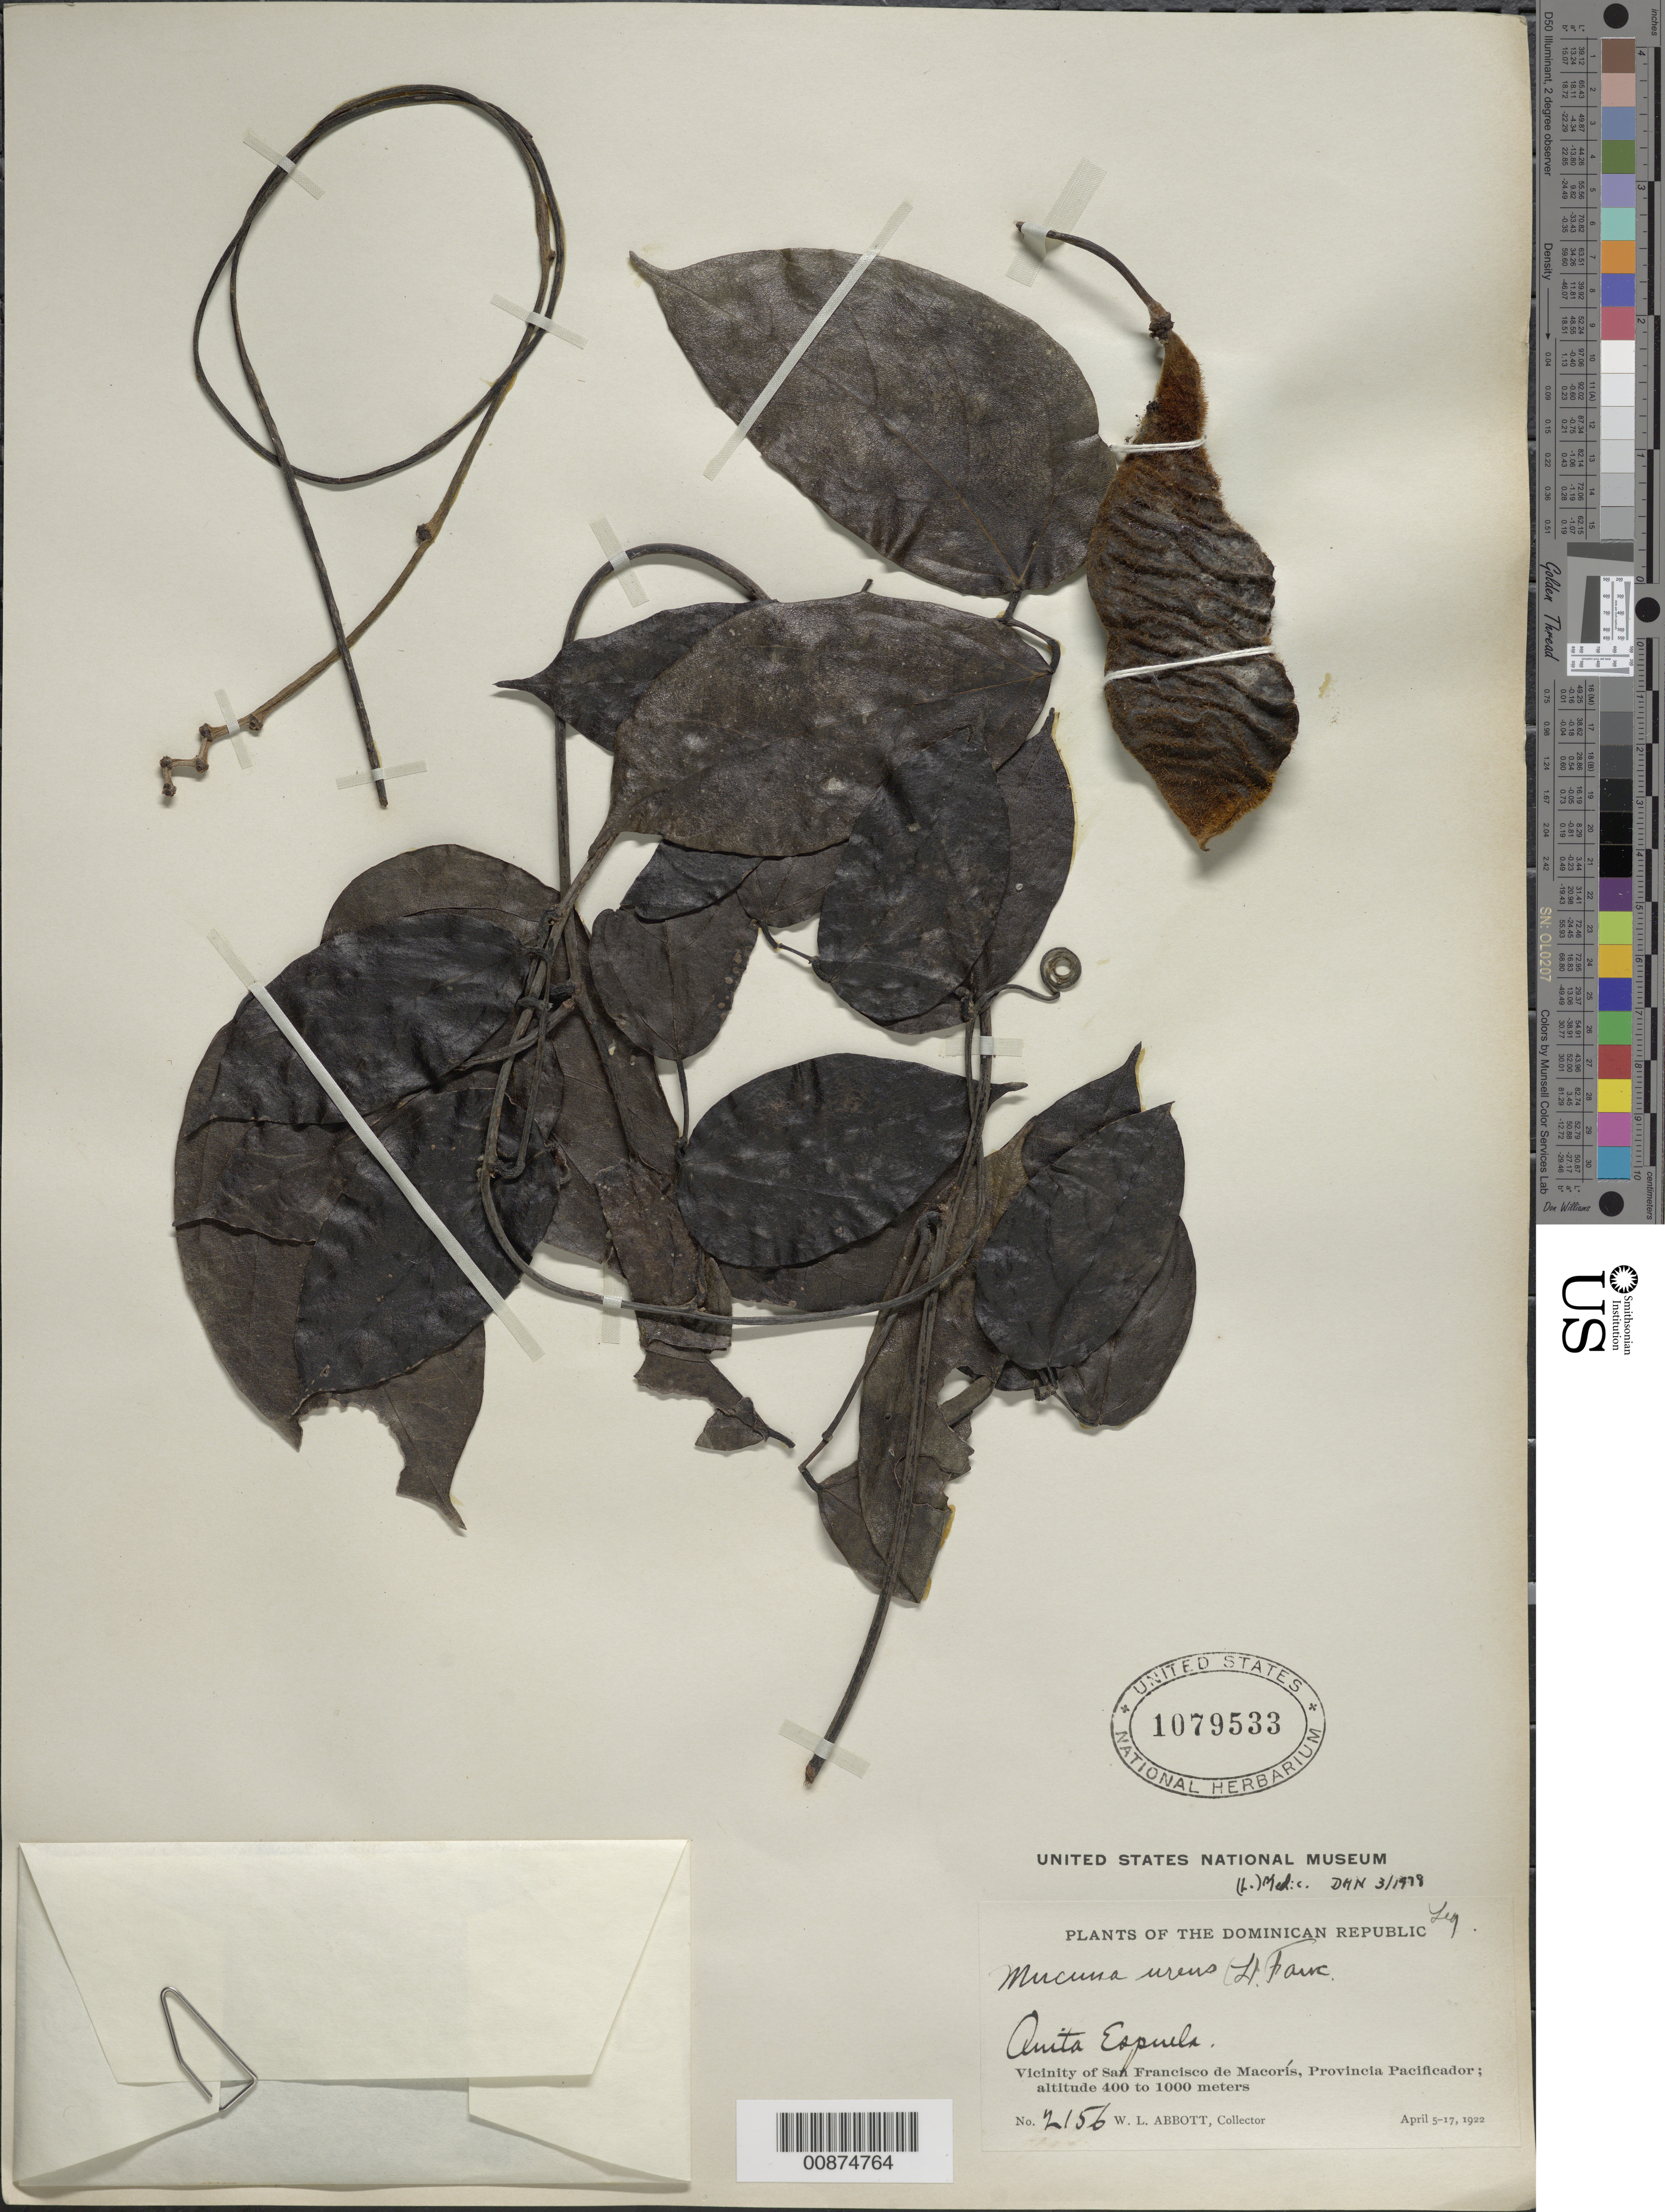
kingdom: Plantae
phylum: Tracheophyta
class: Magnoliopsida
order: Fabales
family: Fabaceae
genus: Mucuna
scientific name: Mucuna urens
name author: (L.) Medik.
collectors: W. L. Abbott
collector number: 2156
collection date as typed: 05 Apr 1922 to 17 Apr 1922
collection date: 1922-04-05/1922-04-17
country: Dominican Republic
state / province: Duarte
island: Hispaniola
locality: Quita Espuela. Vicinity of San Francisco de Macorís, Provincia Pacificador (obsolete).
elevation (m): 400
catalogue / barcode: US 1079533